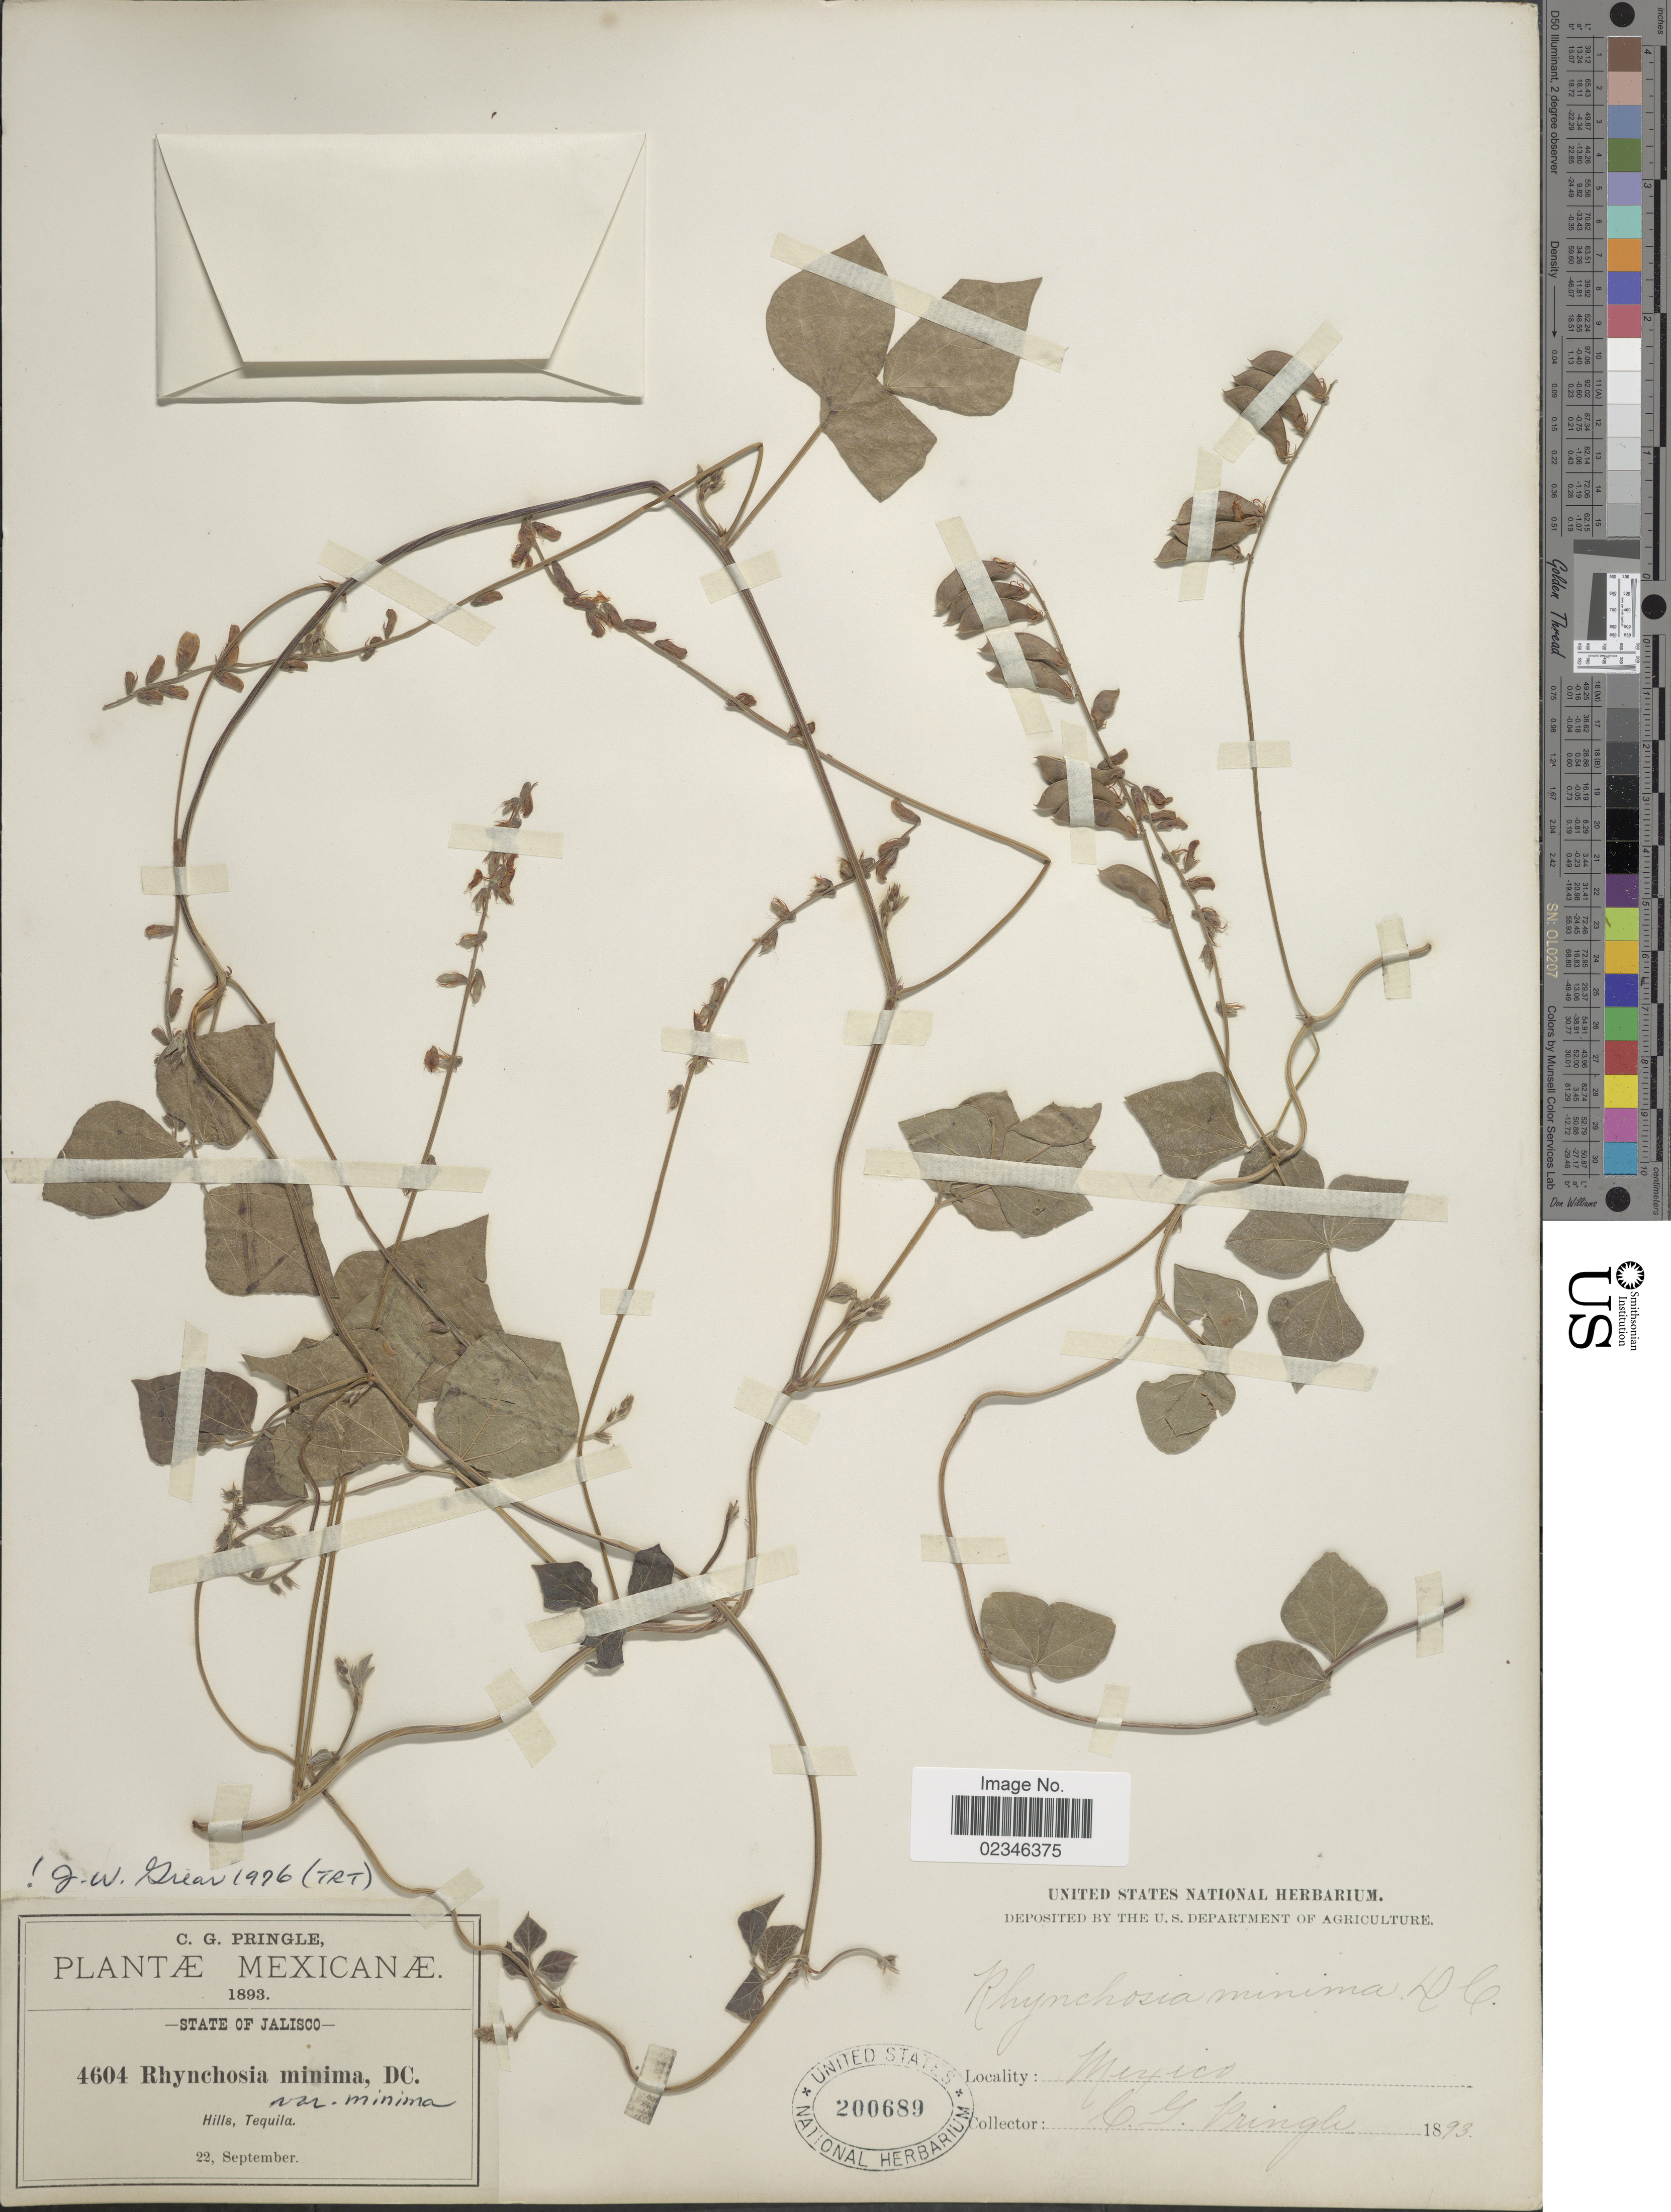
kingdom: Plantae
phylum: Tracheophyta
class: Magnoliopsida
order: Fabales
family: Fabaceae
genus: Rhynchosia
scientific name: Rhynchosia minima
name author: (L.) DC.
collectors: C. G. Pringle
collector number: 4604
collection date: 1893-09-22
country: Mexico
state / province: Jalisco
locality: Mexicanæ. State of Jalisco. Hills, Tequila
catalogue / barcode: US 200689